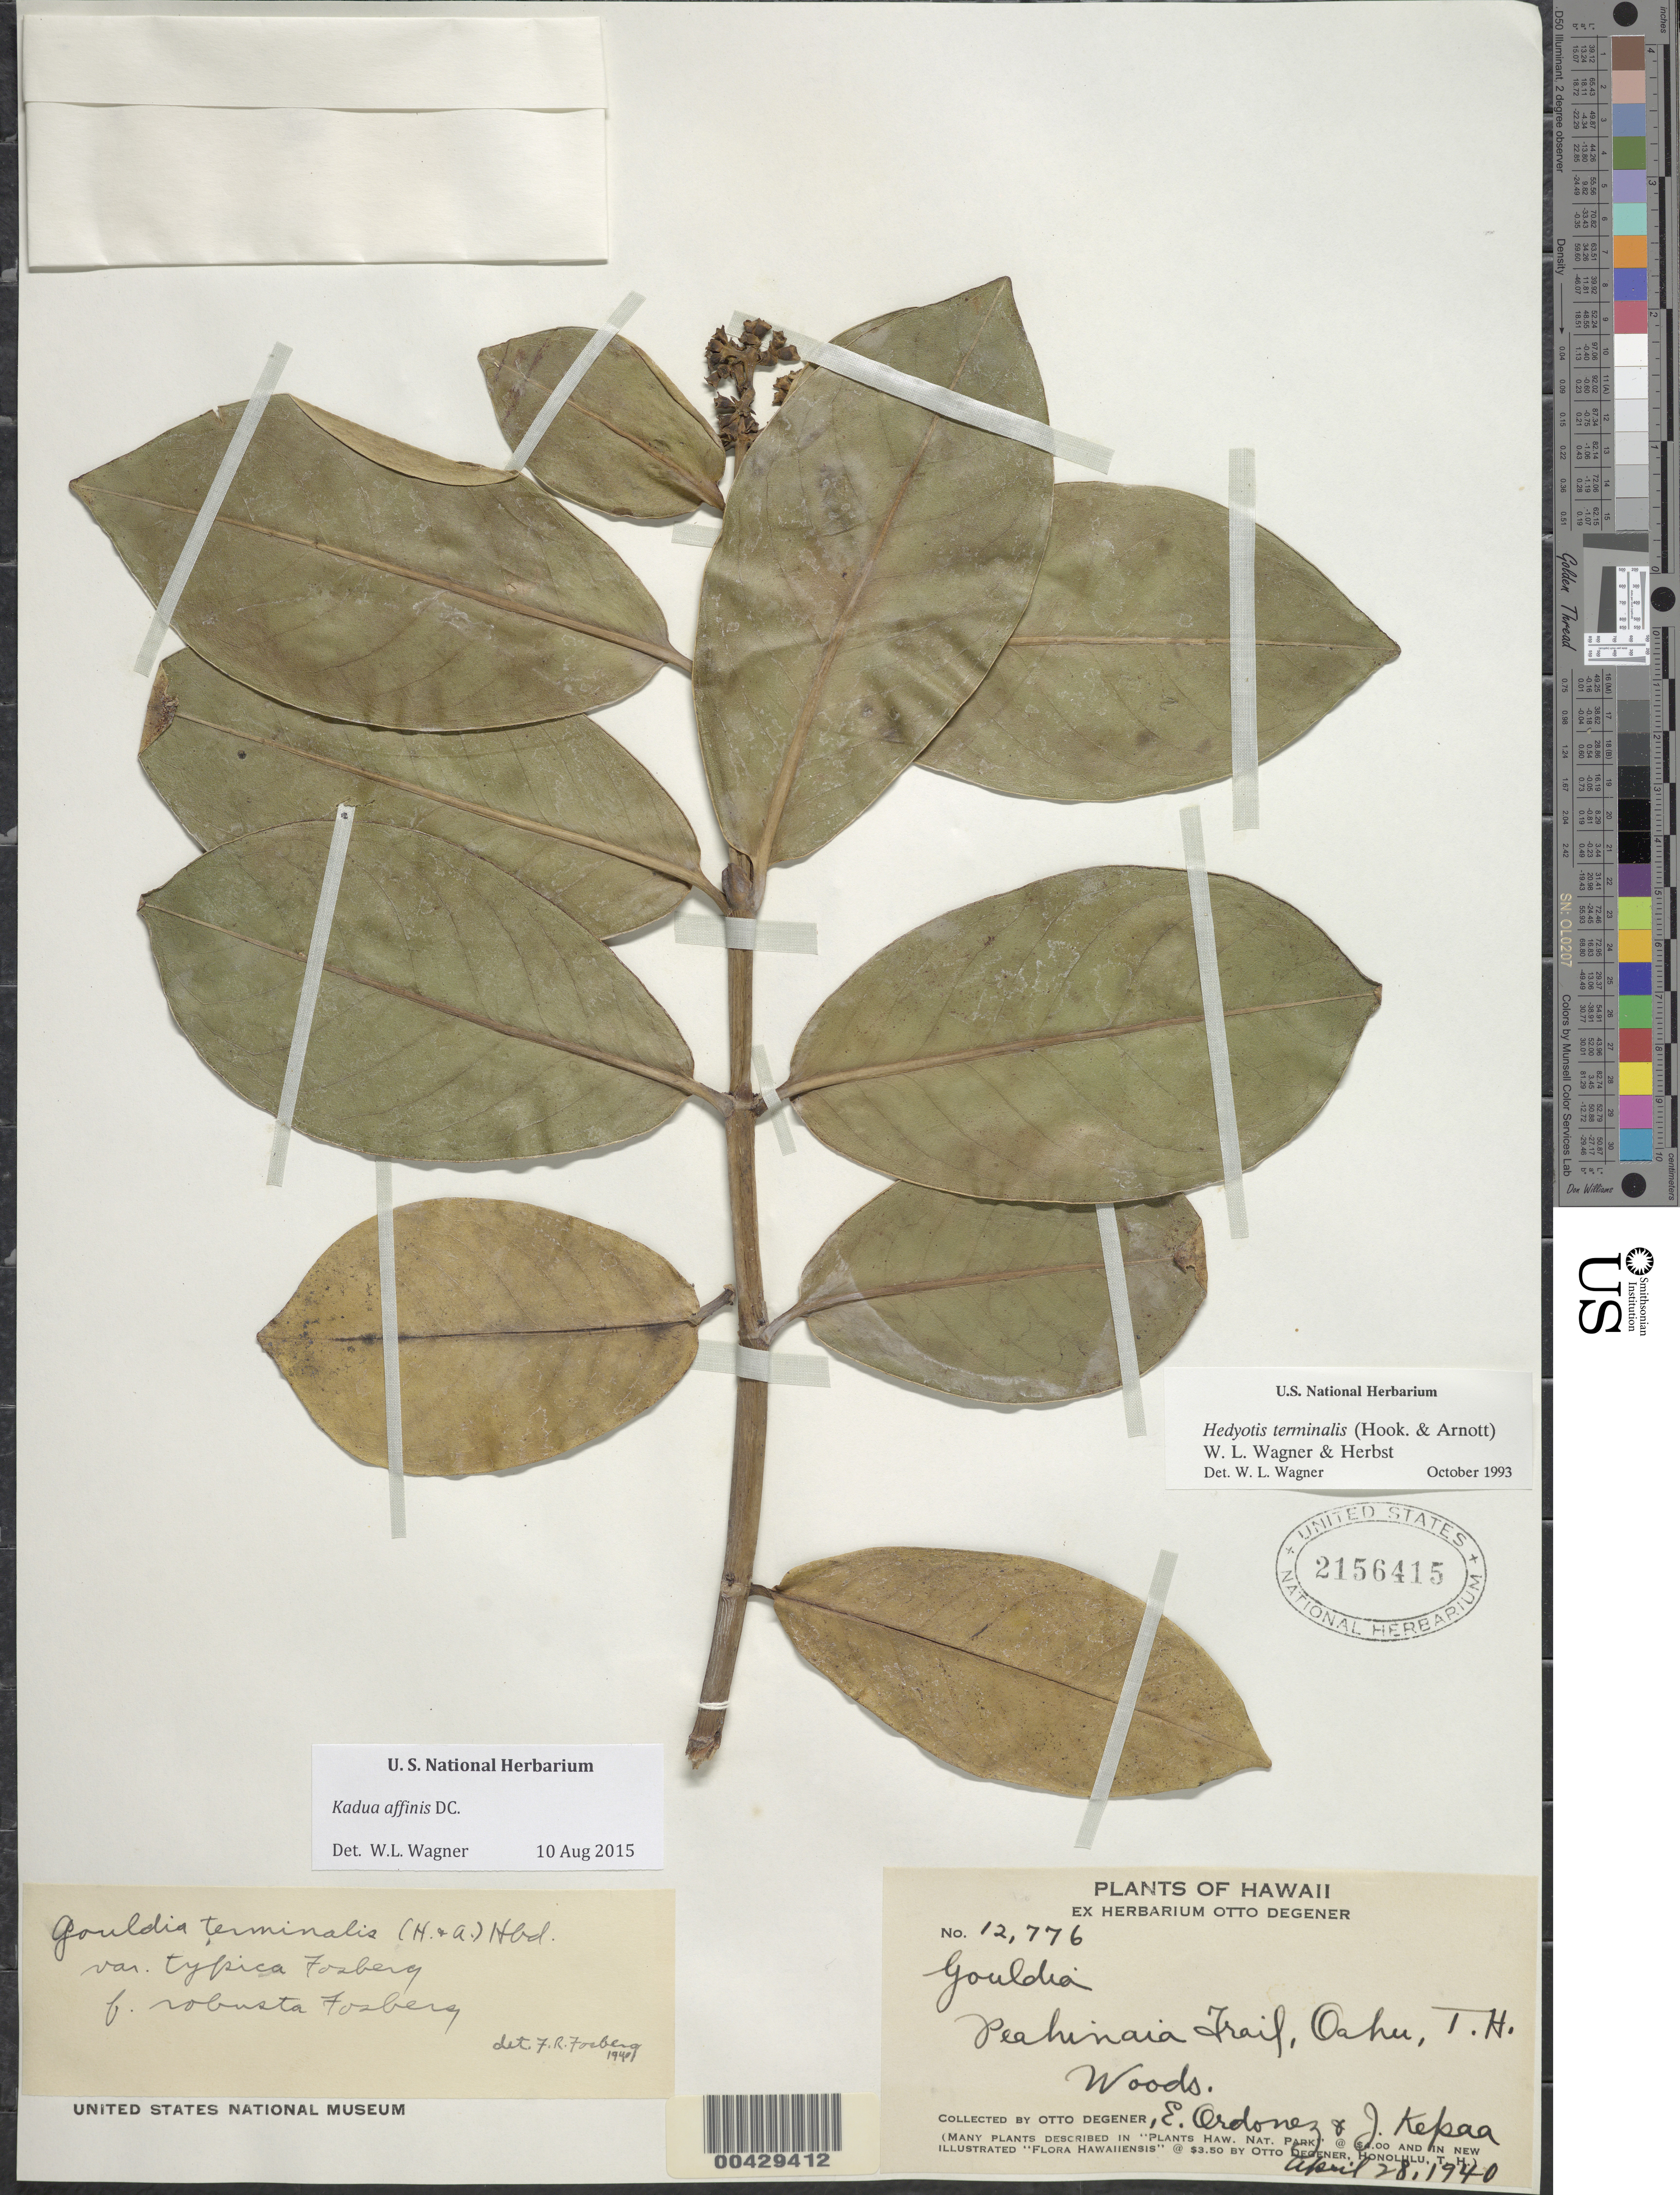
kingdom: Plantae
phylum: Tracheophyta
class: Magnoliopsida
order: Gentianales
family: Rubiaceae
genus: Kadua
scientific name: Kadua affinis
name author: DC.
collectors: O. Degener, E. Ordonez & J. Kepaa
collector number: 12776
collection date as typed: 28 Apr 1940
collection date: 1940-04-28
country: United States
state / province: Hawaii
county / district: Honolulu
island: Oahu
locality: Peahinaia Trail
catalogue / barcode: US 2156415